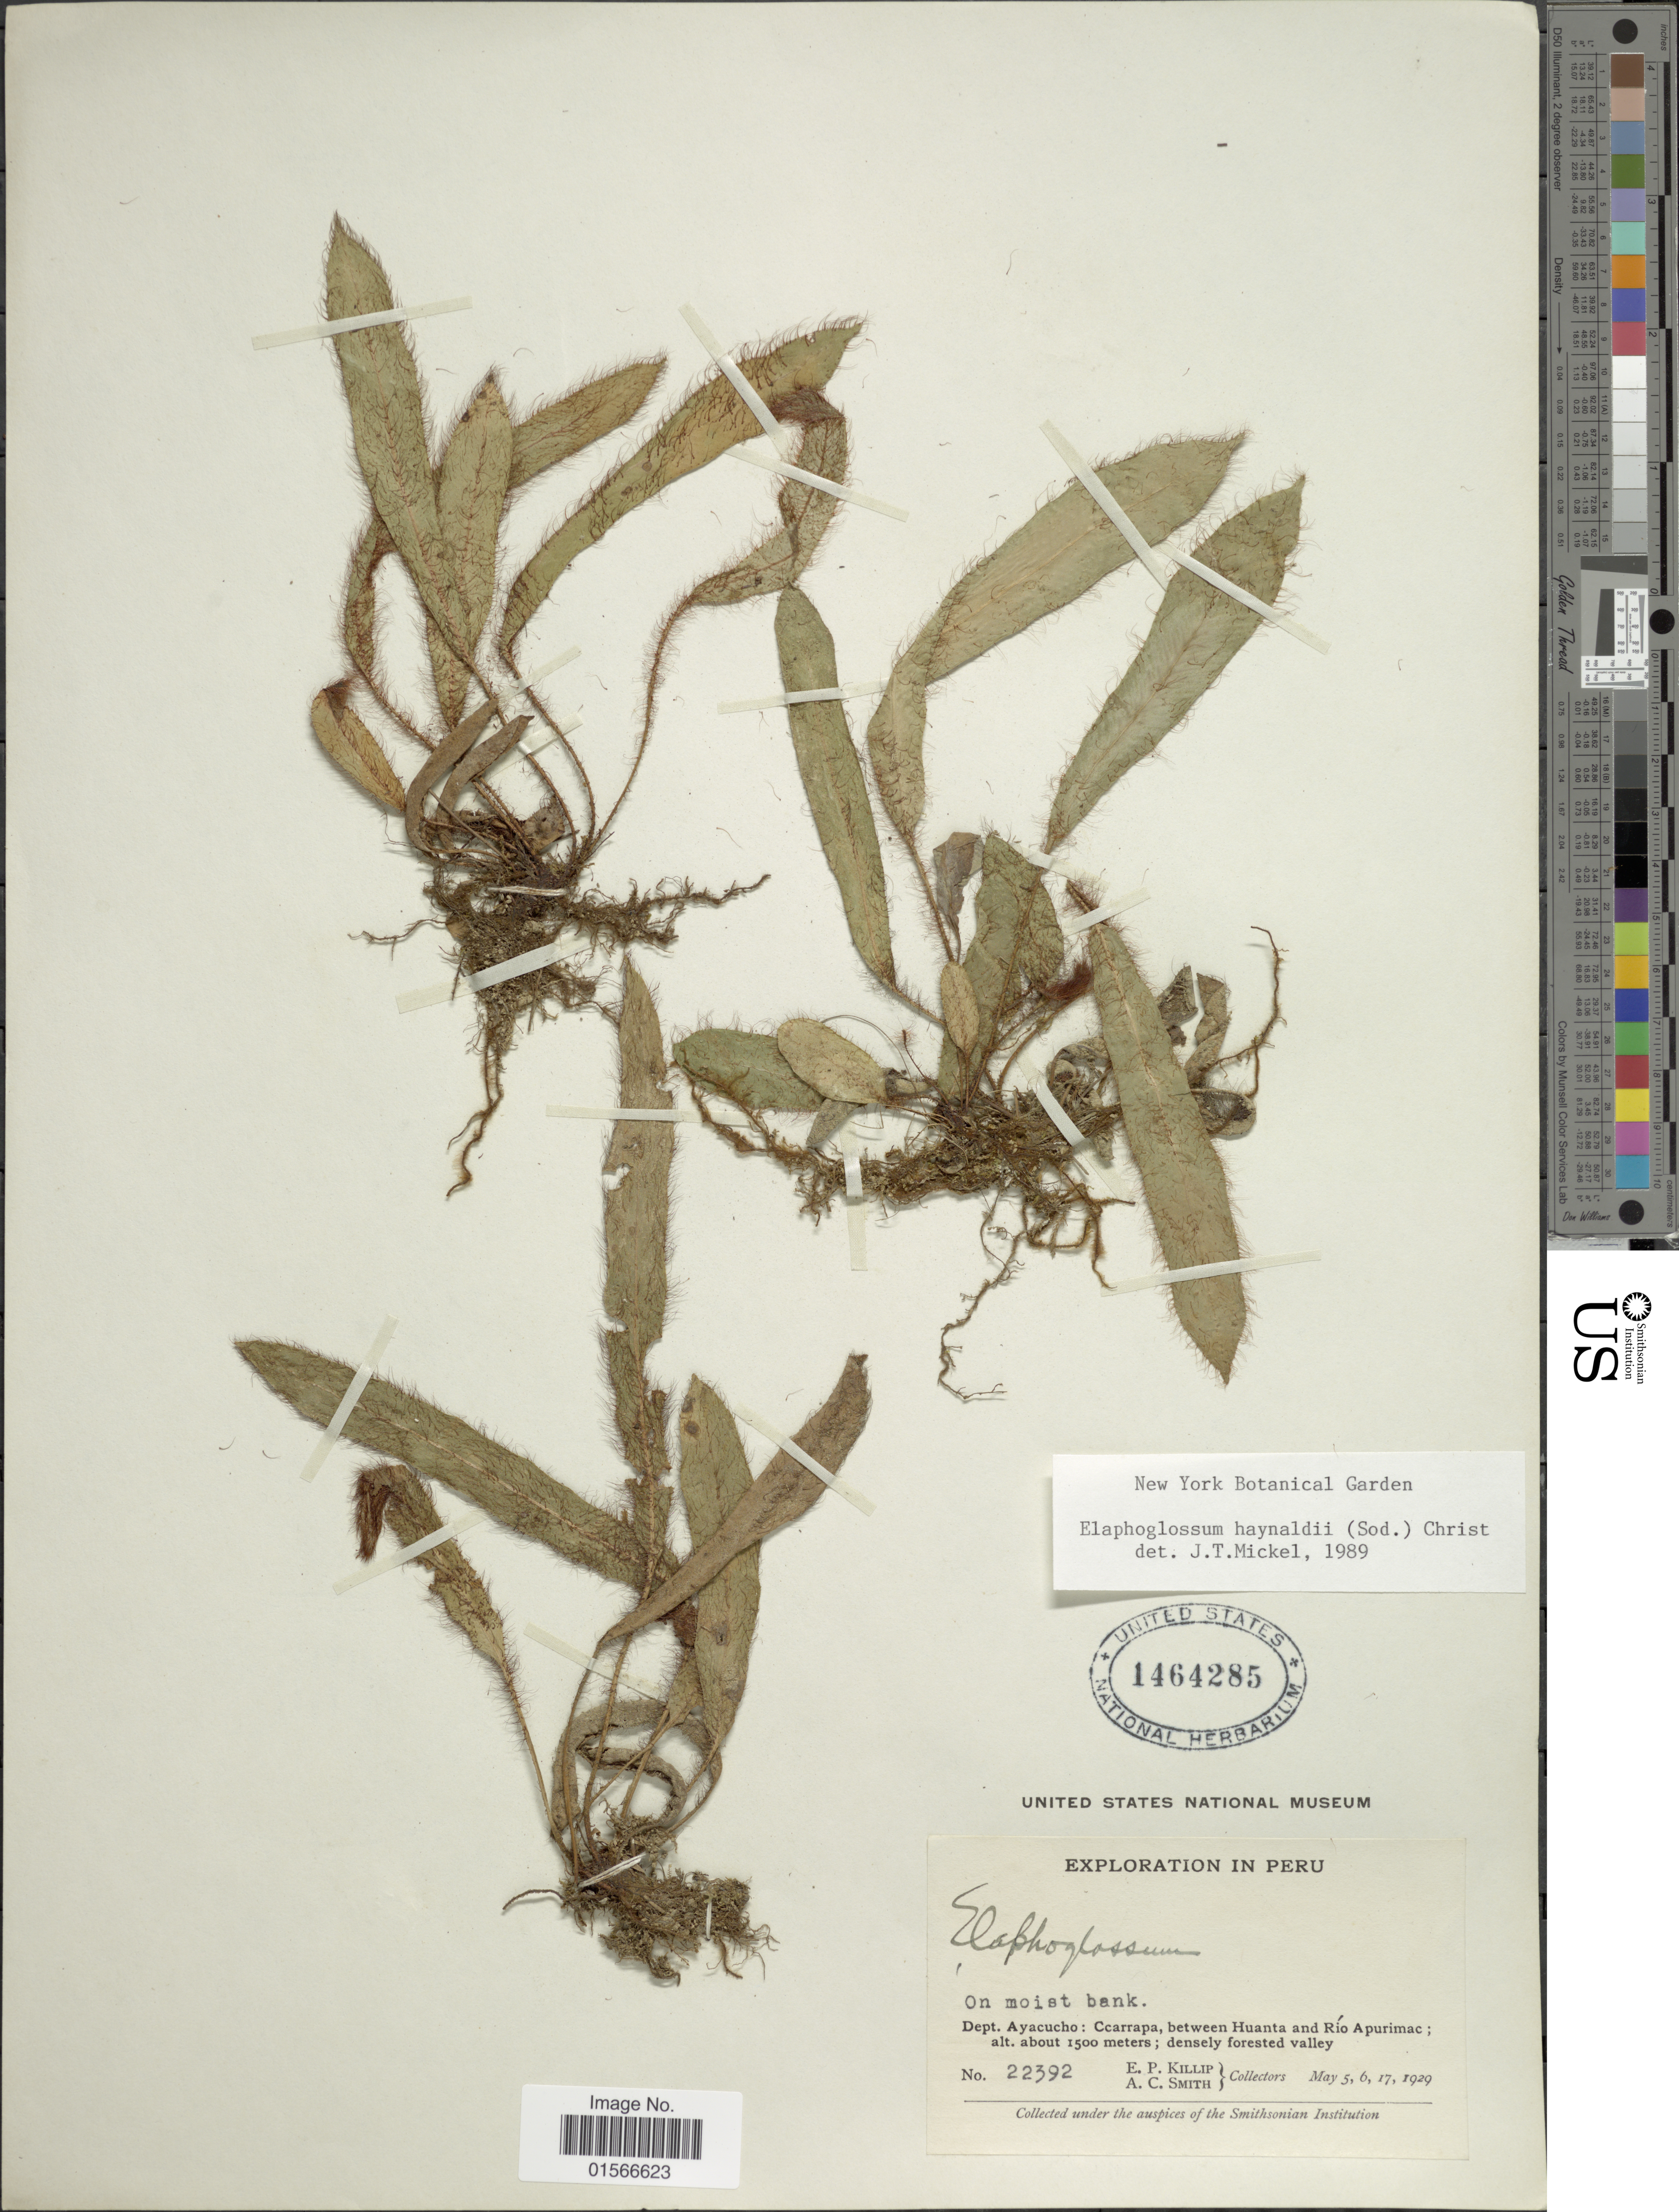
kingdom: Plantae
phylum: Tracheophyta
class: Polypodiopsida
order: Polypodiales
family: Dryopteridaceae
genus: Elaphoglossum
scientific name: Elaphoglossum haynaldii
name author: (Sodiro) Losch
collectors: E. P. Killip & A. C. Smith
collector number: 22392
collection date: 1929-05-05/1929-05-17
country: Peru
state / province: Ayacucho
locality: Dept. Ayacucho: Ccarrapa, between Huanta and Río Apurimac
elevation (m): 1500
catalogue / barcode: US 1464285